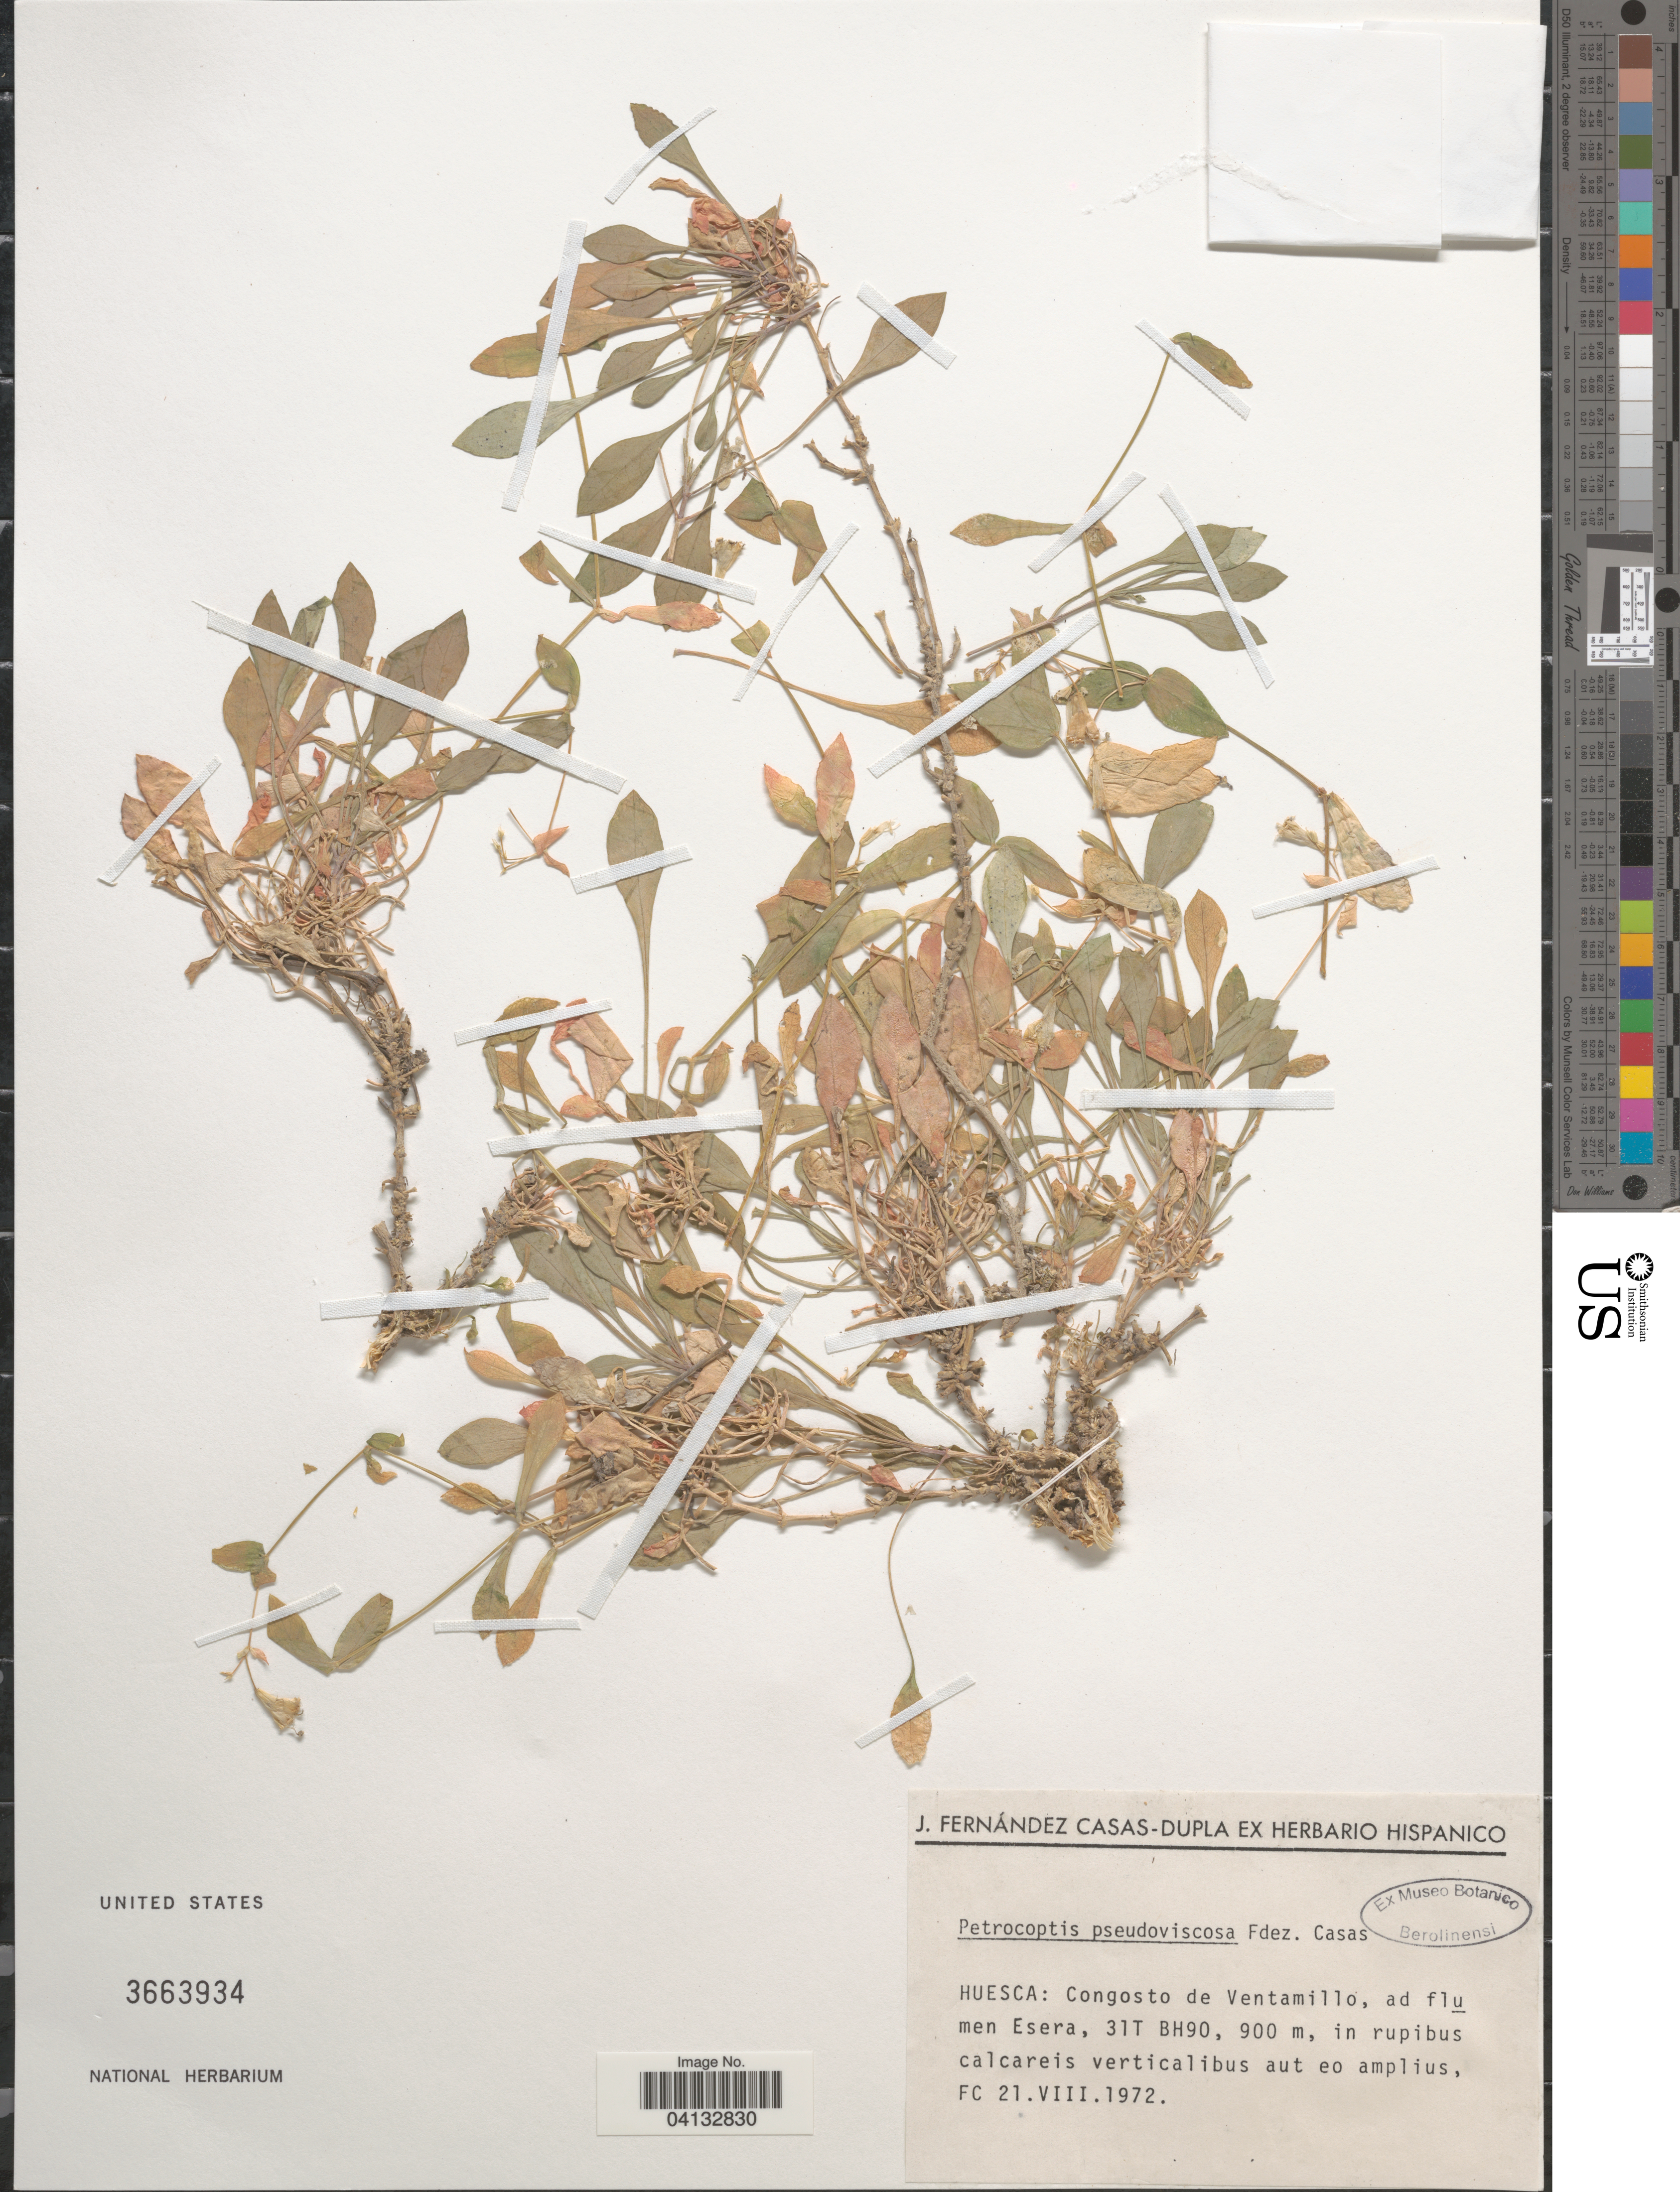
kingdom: Plantae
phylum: Tracheophyta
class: Magnoliopsida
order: Caryophyllales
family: Caryophyllaceae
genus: Petrocoptis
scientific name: Petrocoptis pseudoviscosa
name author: Fern. Casas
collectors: J. Fernández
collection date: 1972-08-21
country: Spain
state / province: Aragón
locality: Huesca: Congosto de Ventamillo, ad flumen Esera, 31T BH90.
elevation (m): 900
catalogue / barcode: US 3663934